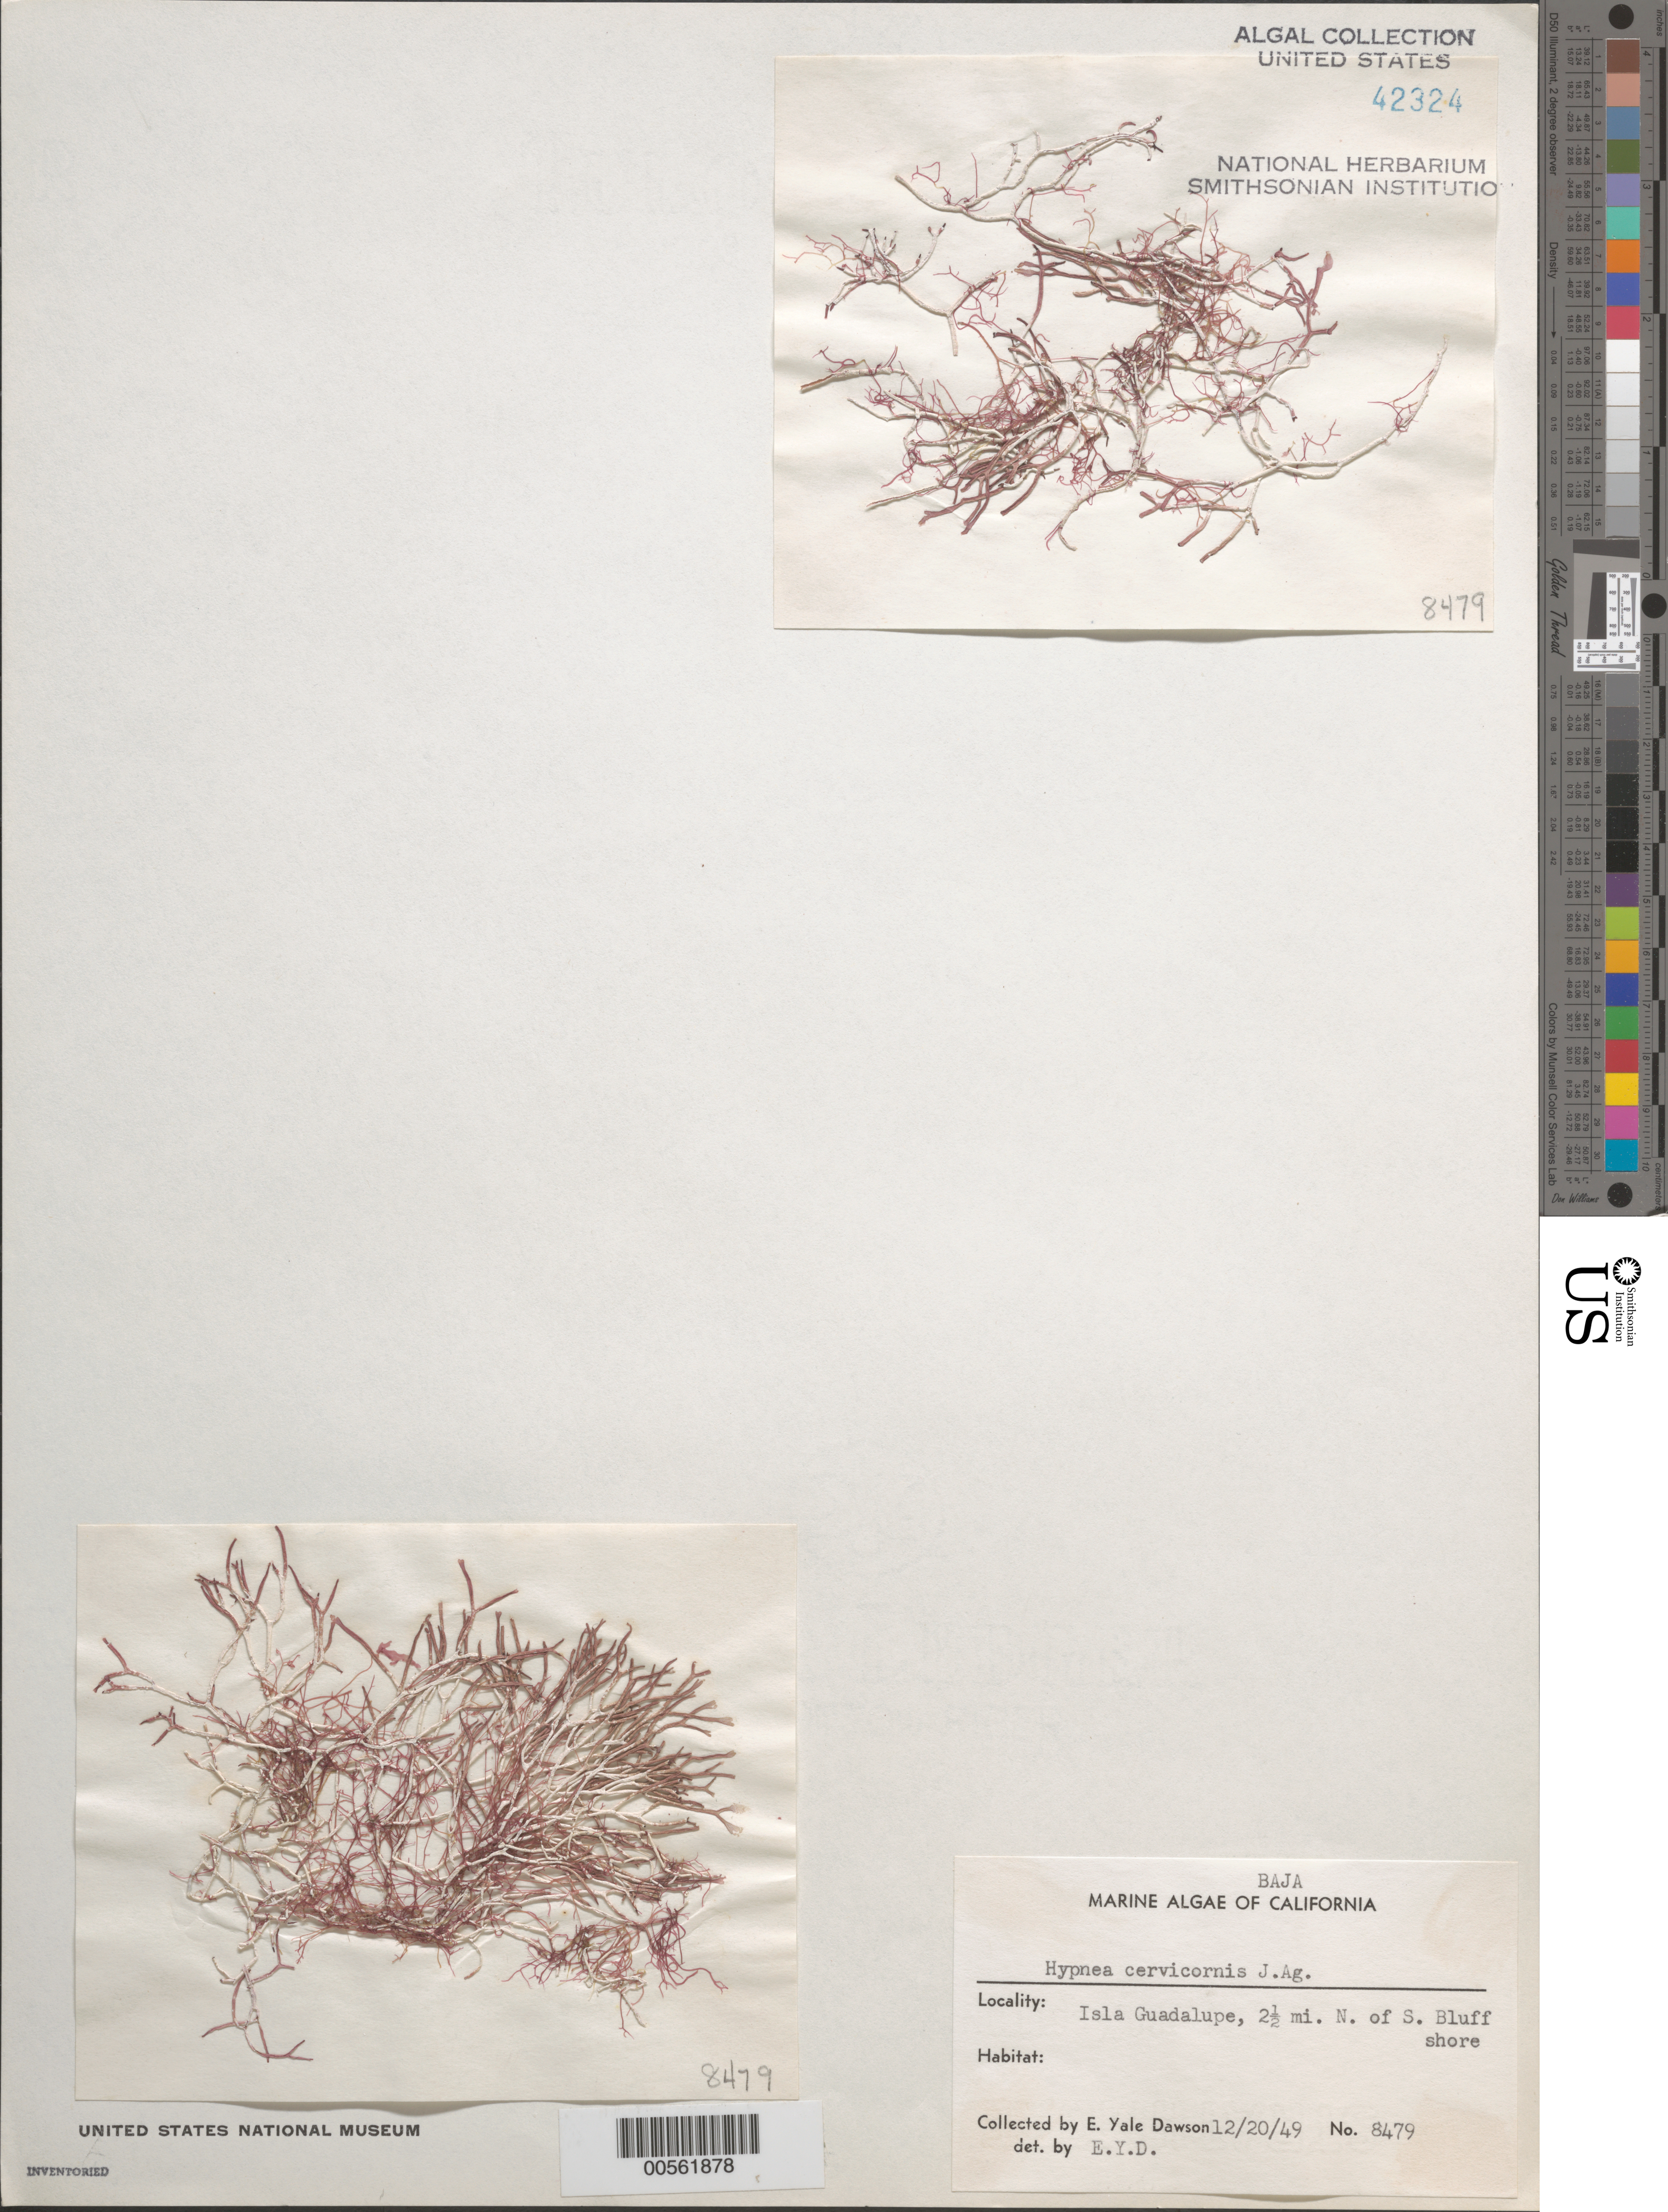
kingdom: Plantae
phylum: Rhodophyta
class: Florideophyceae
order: Gigartinales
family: Cystocloniaceae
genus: Hypnea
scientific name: Hypnea cervicornis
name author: J. Agardh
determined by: Dawson, E. Y.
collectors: E. Y. Dawson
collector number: EYD 8479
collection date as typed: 20 Dec 1949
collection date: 1949-12-20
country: Mexico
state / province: Baja California Norte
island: Isla Guadalupe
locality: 2.5 miles north of South Bluff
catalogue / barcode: US 42324